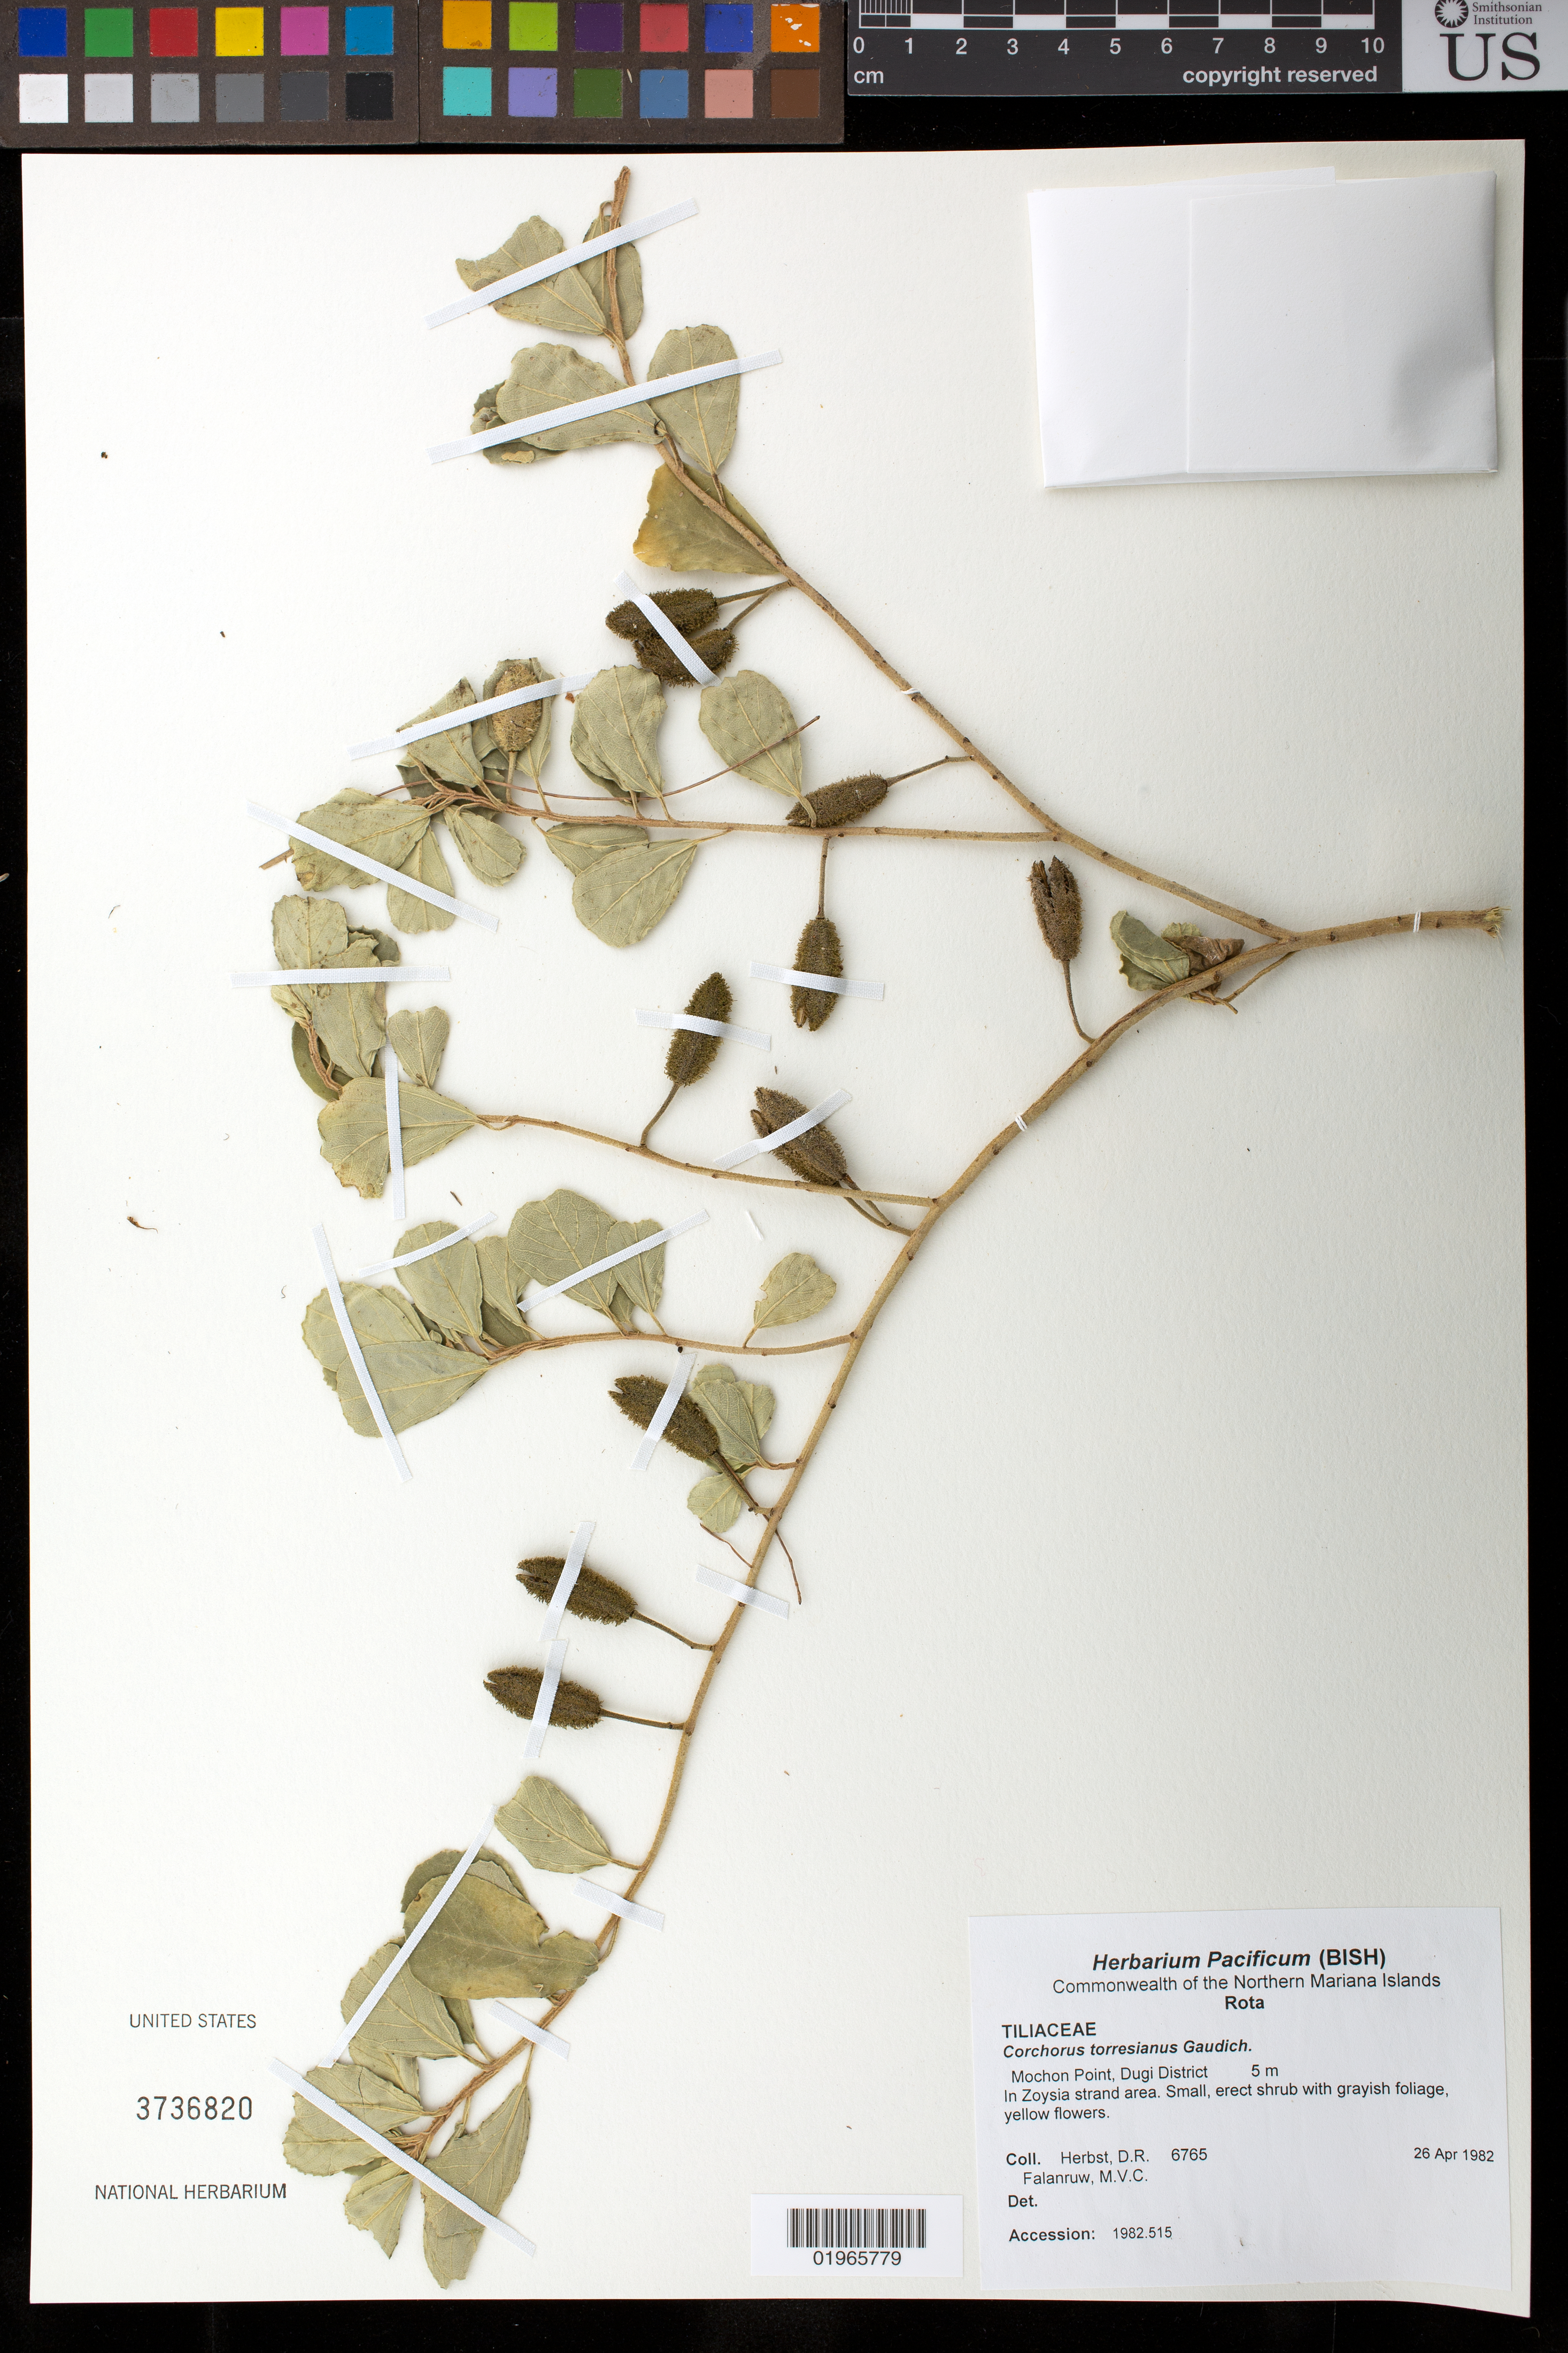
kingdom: Plantae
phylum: Tracheophyta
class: Magnoliopsida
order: Malvales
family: Malvaceae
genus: Corchorus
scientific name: Corchorus torresianus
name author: Gaudich.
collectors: D. Herbst & M. V. Falanruw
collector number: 6755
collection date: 1982-04-26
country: Northern Mariana Islands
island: Rota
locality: Mochon Point, Dugi District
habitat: Strand area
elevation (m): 5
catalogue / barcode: US 3736820